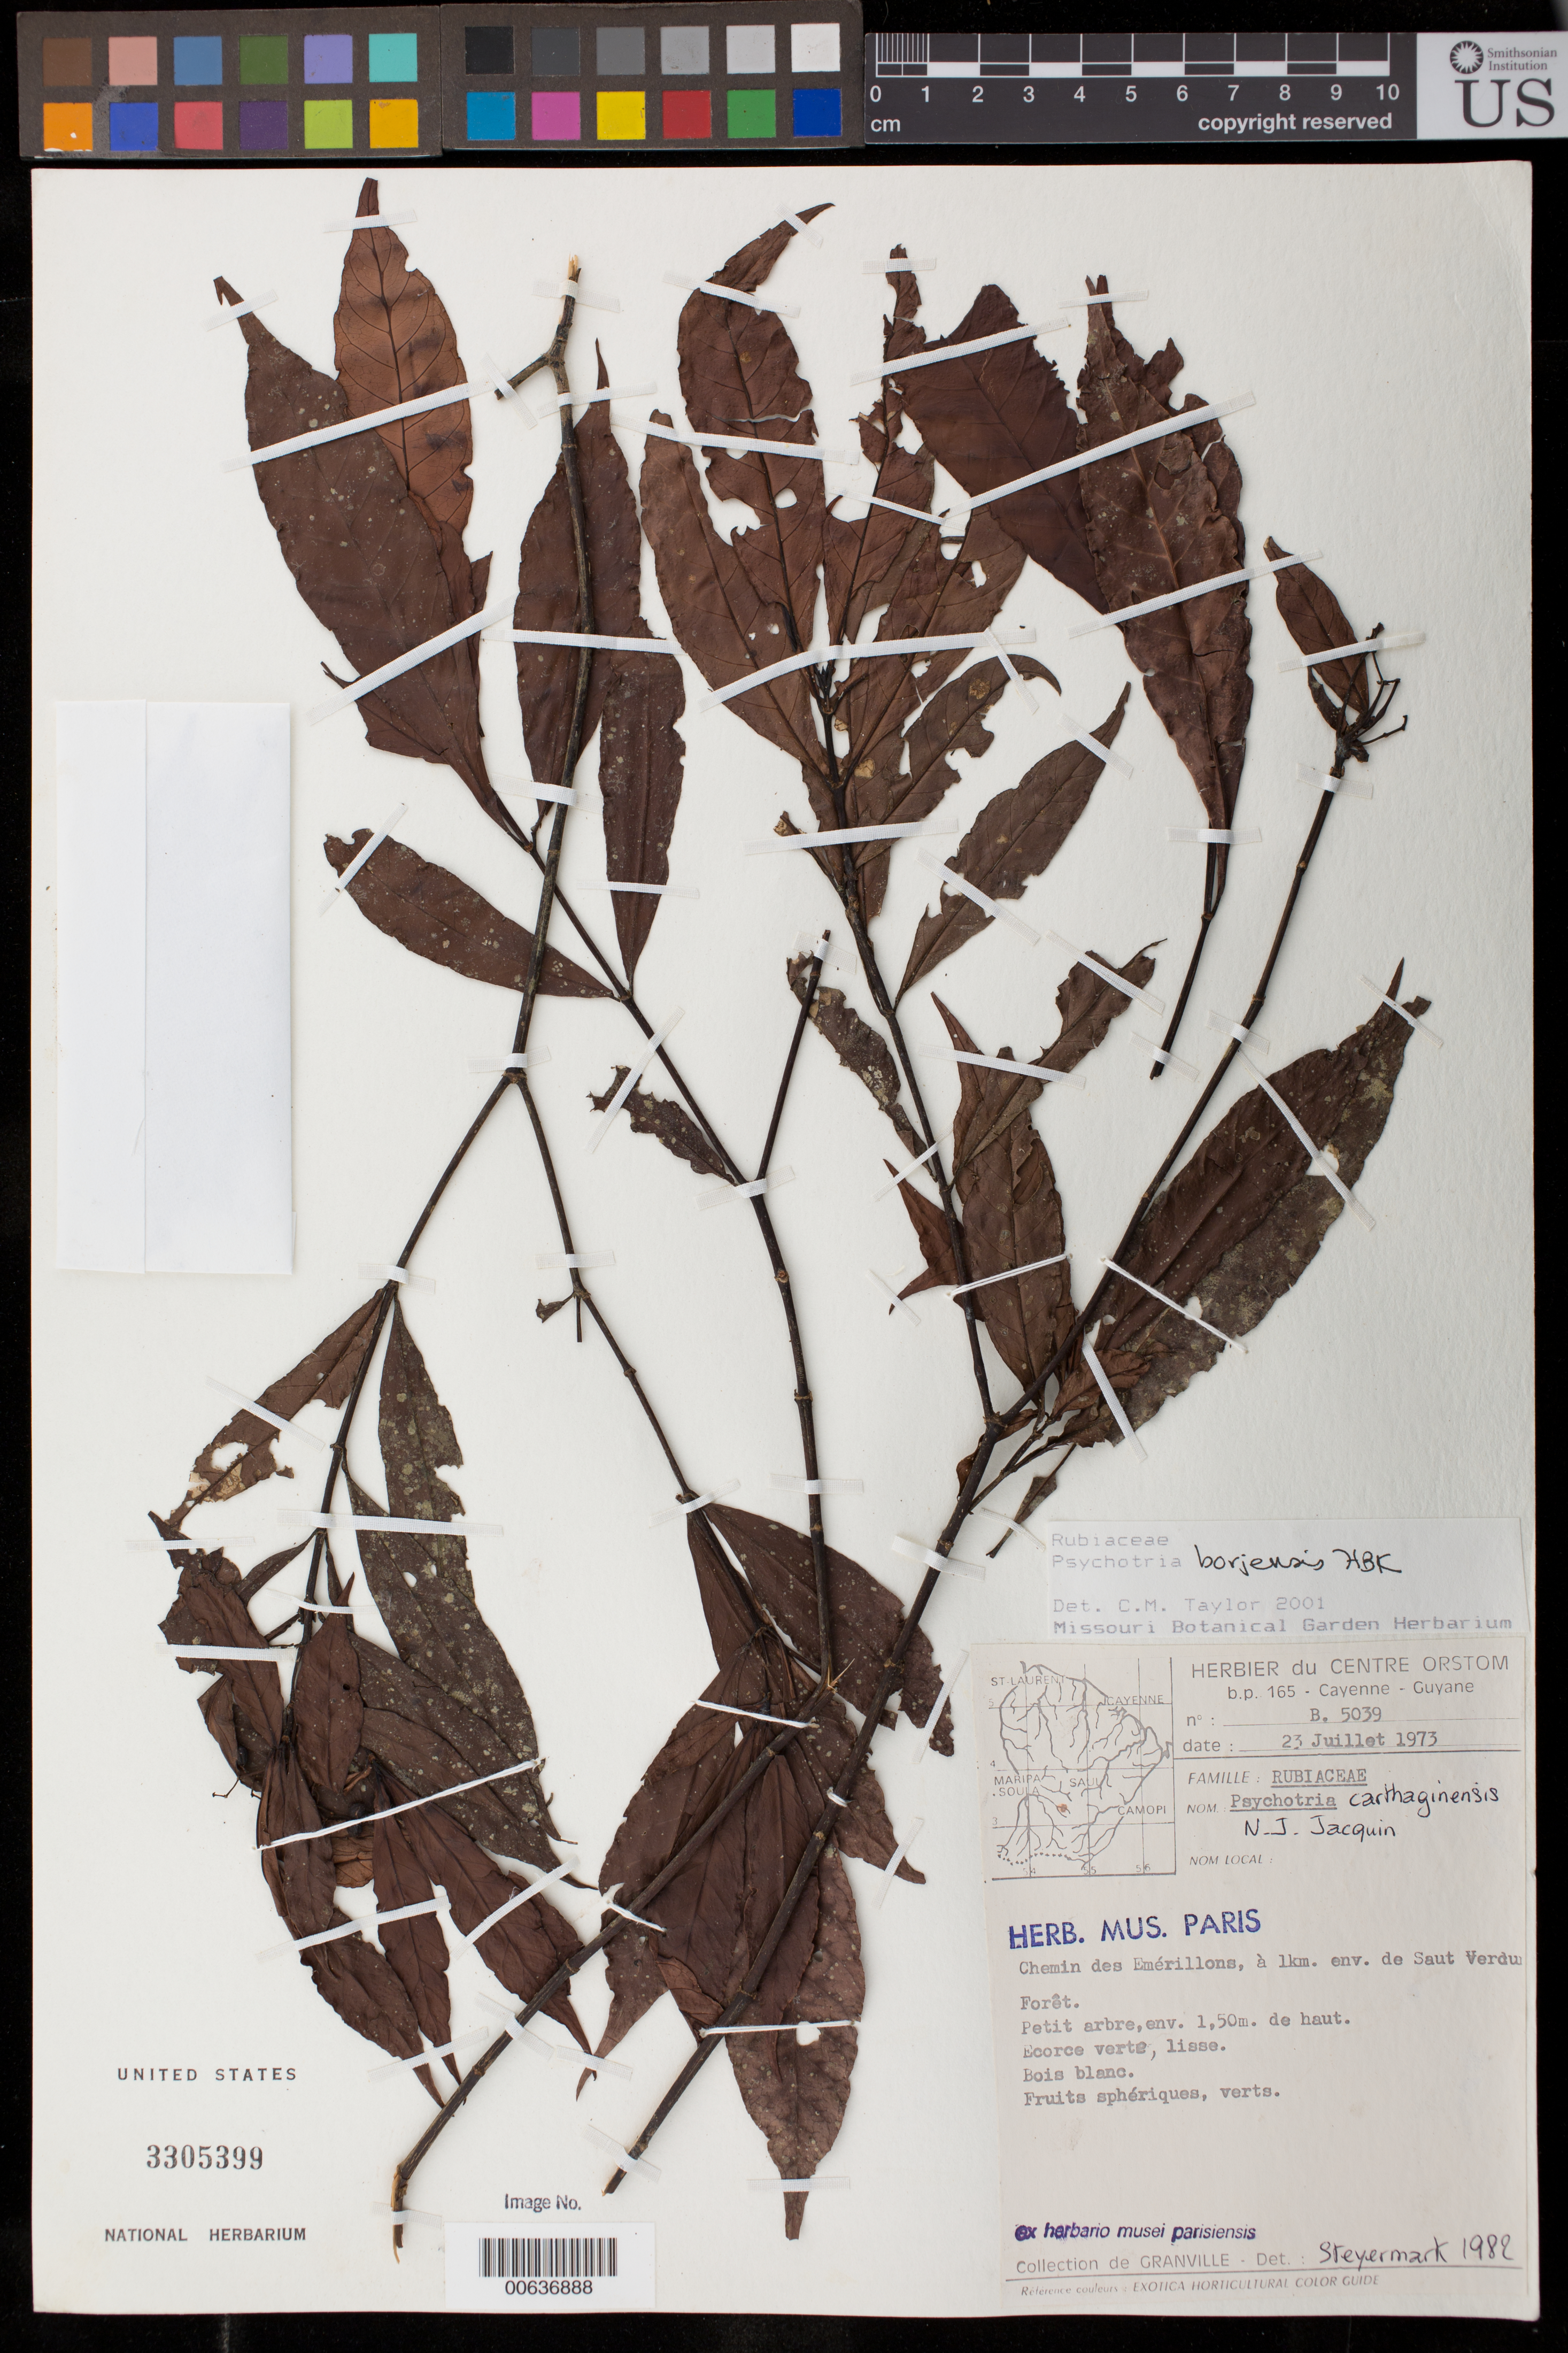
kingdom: Plantae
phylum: Tracheophyta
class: Magnoliopsida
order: Gentianales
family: Rubiaceae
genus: Psychotria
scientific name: Psychotria borjensis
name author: Kunth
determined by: Taylor, Charlotte M.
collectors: J.-J. de Granville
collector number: B 5039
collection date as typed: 23-Jul-73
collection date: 1973-07-23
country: French Guiana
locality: Chemin des Emérillons, Saut Verdun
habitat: Forest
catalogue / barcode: US 3305399